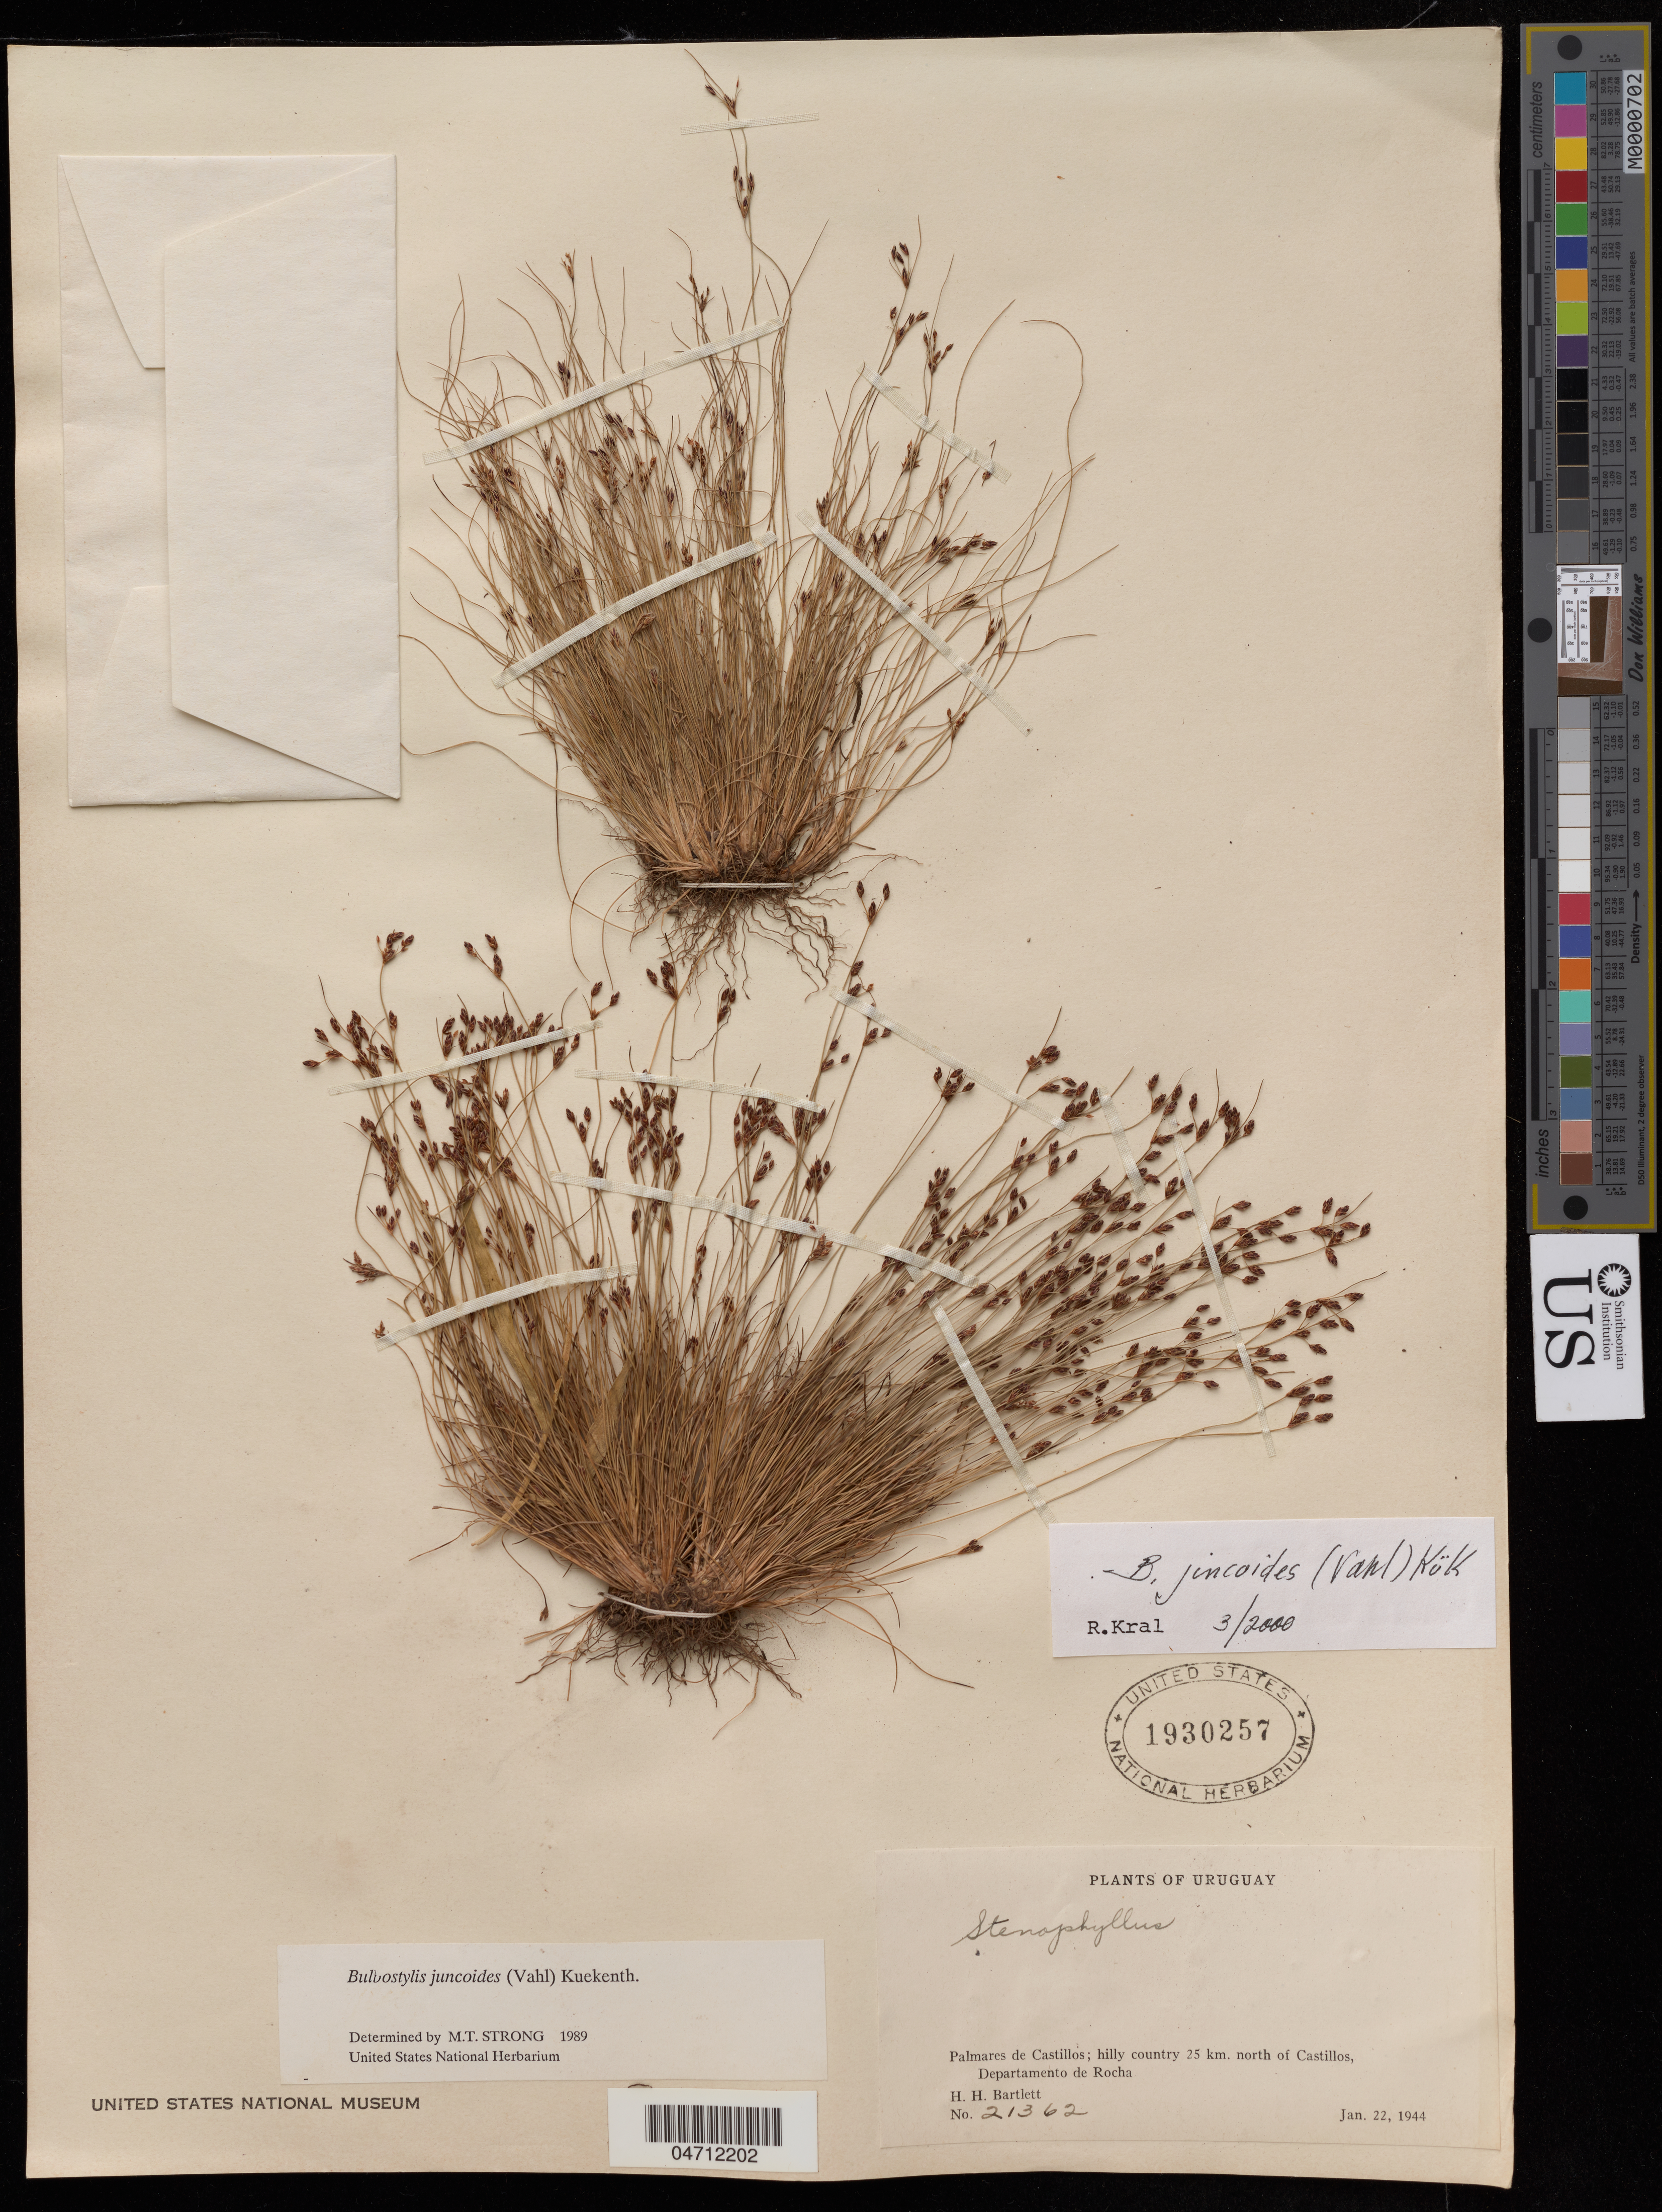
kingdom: Plantae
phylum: Tracheophyta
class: Liliopsida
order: Poales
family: Cyperaceae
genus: Bulbostylis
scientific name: Bulbostylis juncoides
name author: (Vahl) Kük. ex Herter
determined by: Kral, Robert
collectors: H. H. Bartlett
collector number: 21362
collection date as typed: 22 Jan 1944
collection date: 1944-01-22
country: Uruguay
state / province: Rocha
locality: Palmares de Castillos, hilly country 25 km N of Castillos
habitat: Hilly country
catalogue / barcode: US 1930257